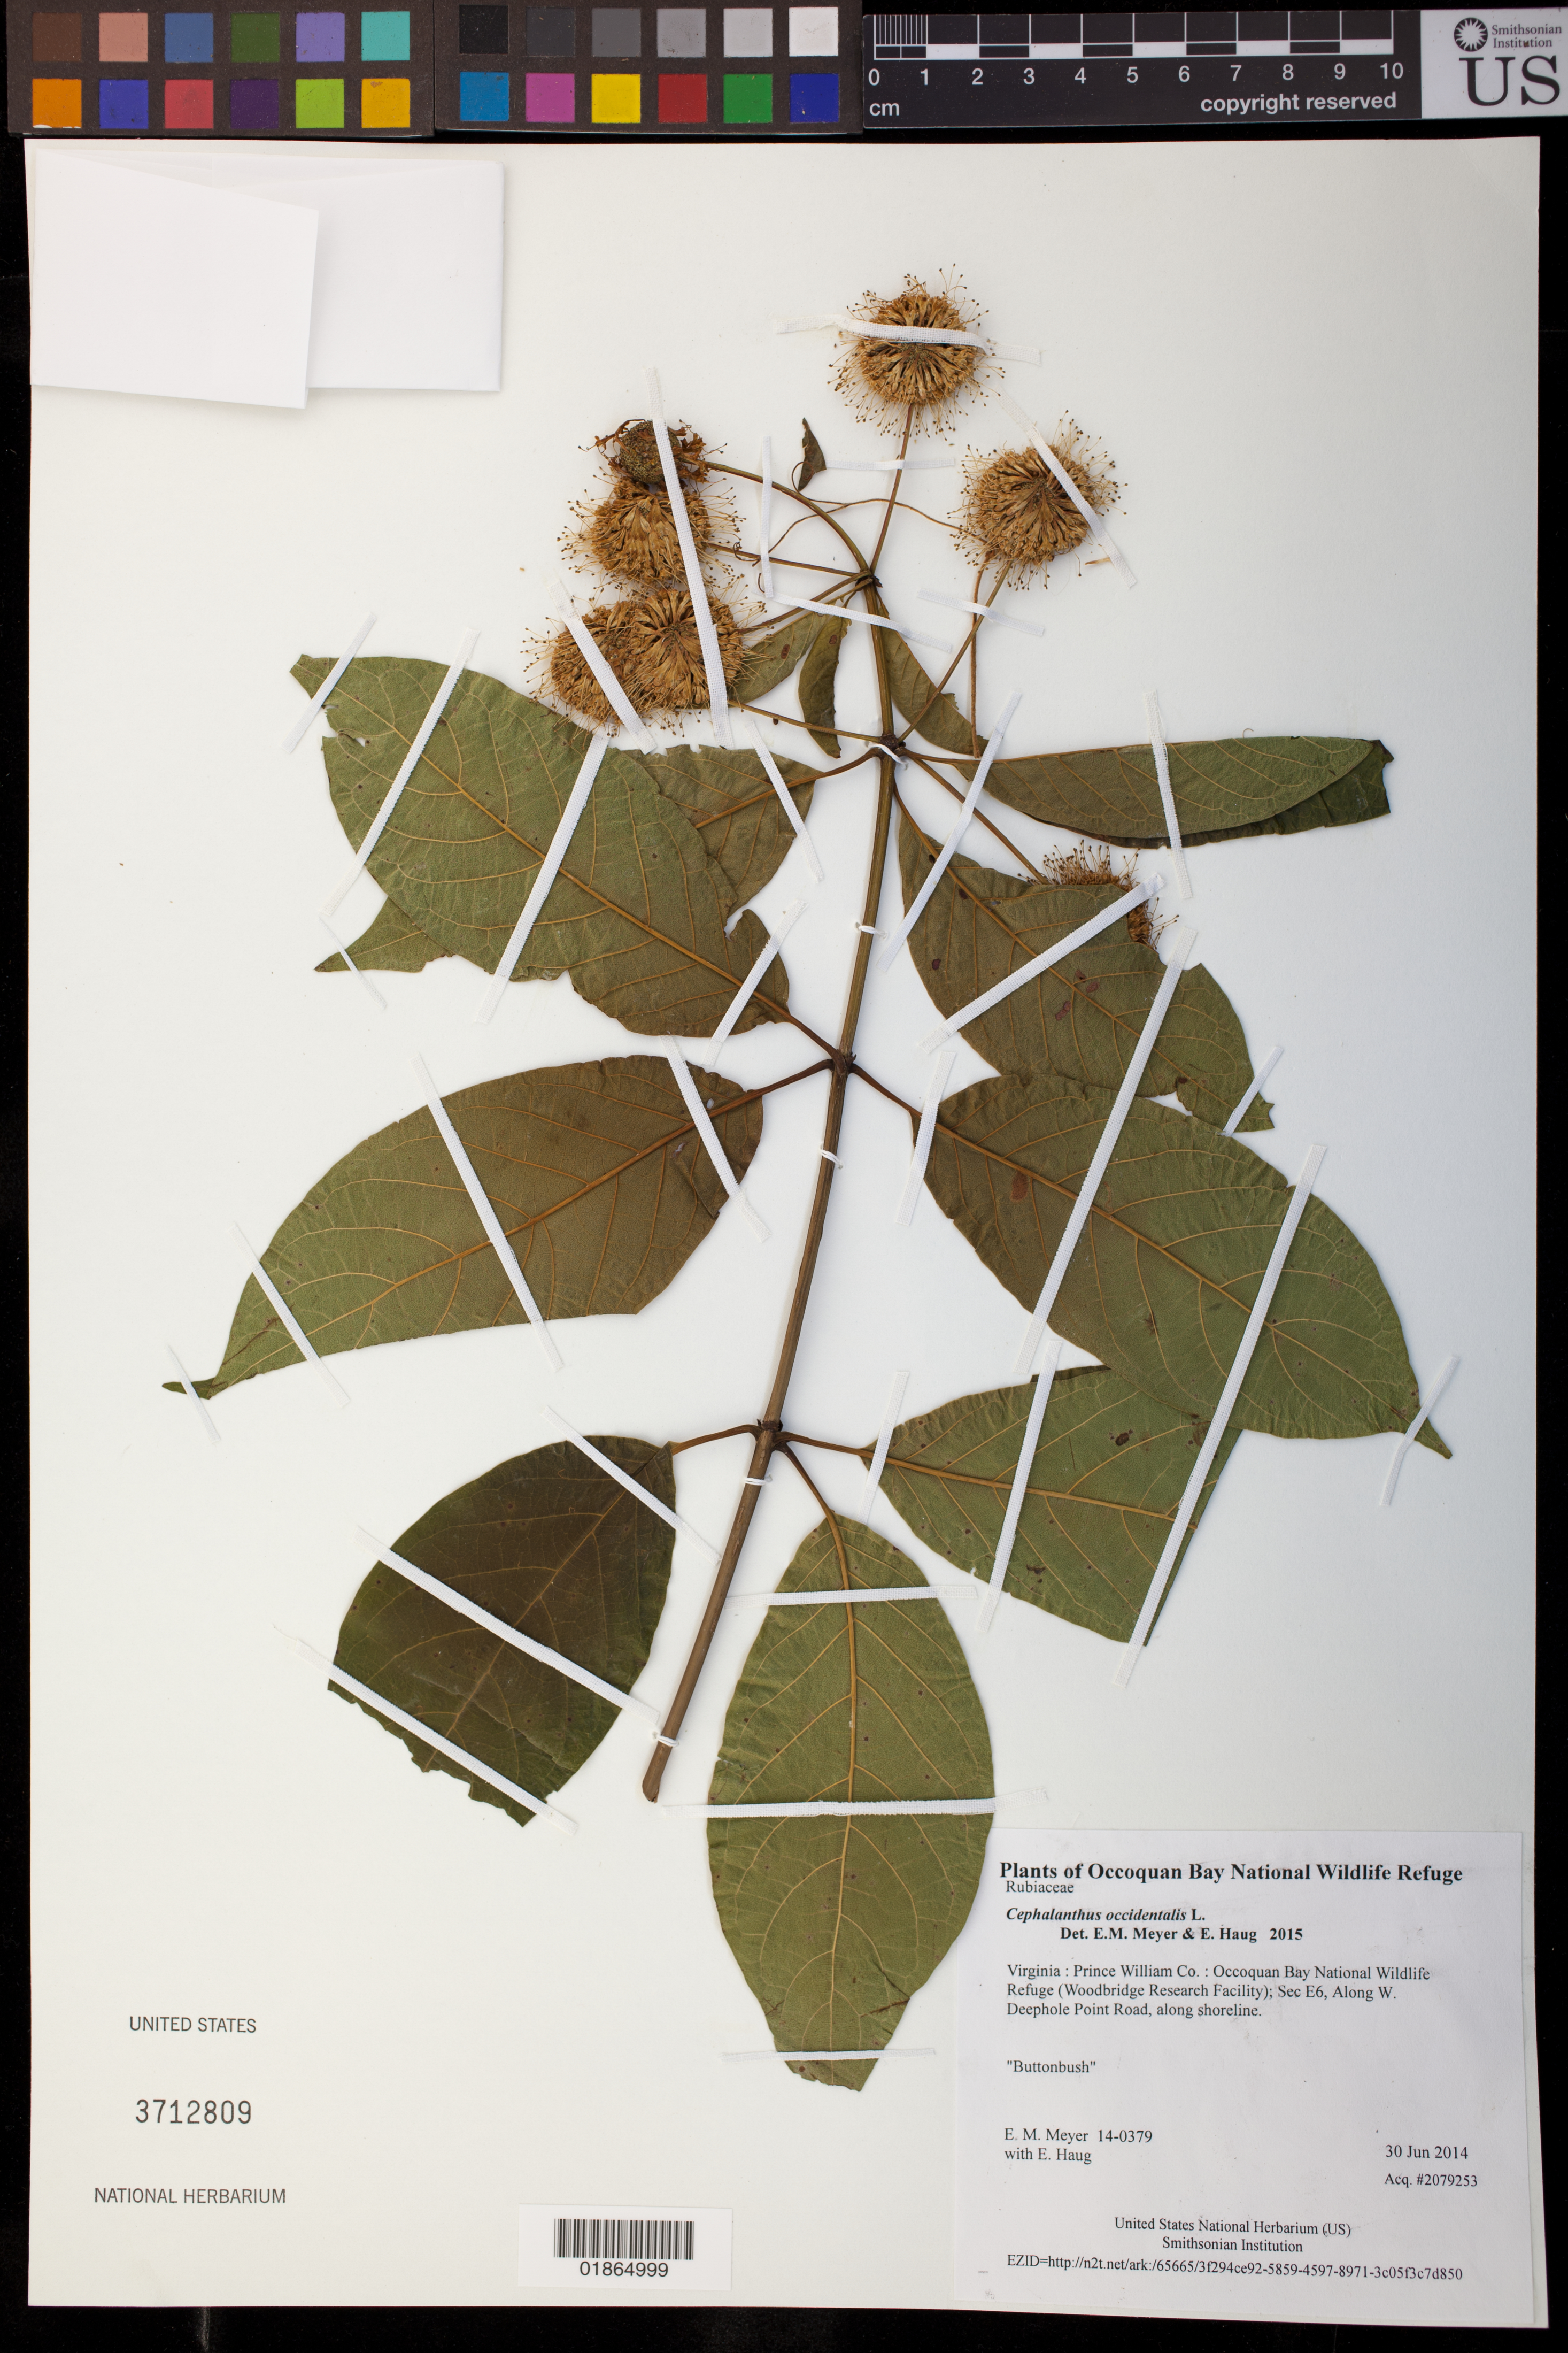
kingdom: Plantae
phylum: Tracheophyta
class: Magnoliopsida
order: Gentianales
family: Rubiaceae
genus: Cephalanthus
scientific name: Cephalanthus occidentalis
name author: L.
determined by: Meyer, E. M.; Haug, E.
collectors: E. M. Meyer & E. Haug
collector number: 14-0379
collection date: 2014-06-30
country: United States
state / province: Virginia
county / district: Prince William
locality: Occoquan Bay National Wildlife Refuge (Woodbridge Research Facility); Sec E6, Along W. Deephole Point Road, along shoreline.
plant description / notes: Buttonbush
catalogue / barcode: US 3712809